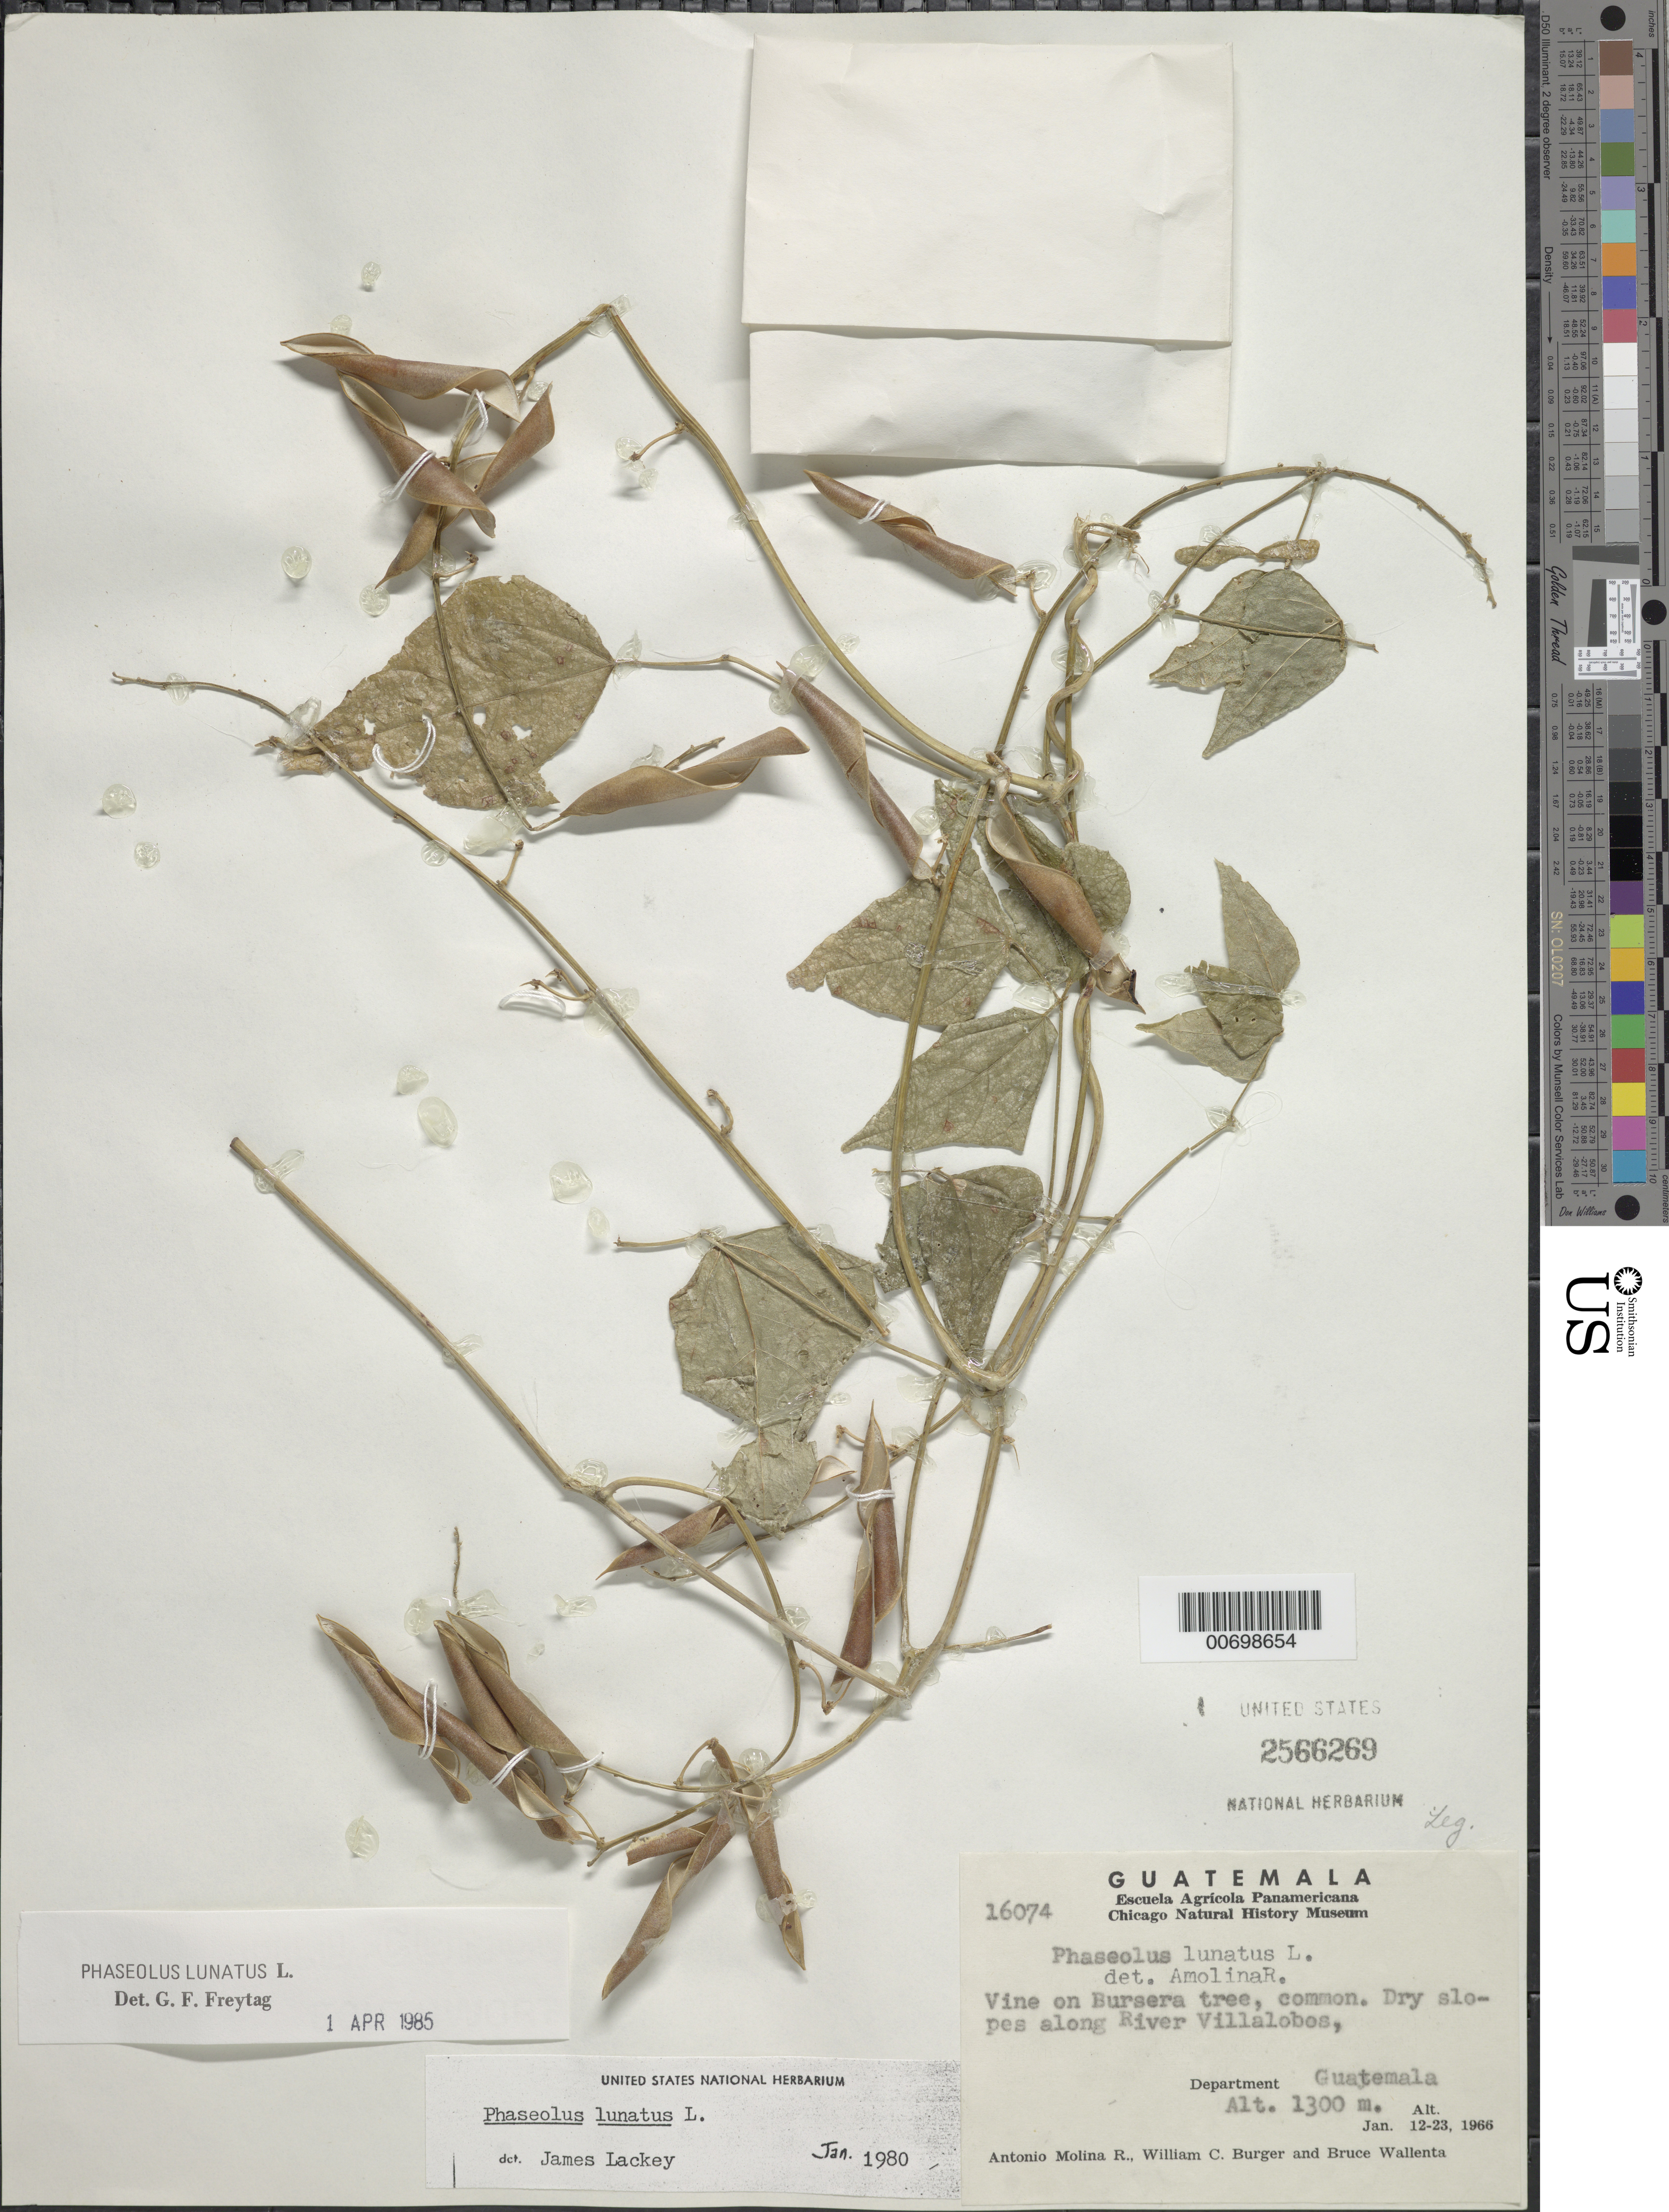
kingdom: Plantae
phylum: Tracheophyta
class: Magnoliopsida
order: Fabales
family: Fabaceae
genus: Phaseolus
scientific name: Phaseolus lunatus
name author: L.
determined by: Freytag, G. F.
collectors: A. Molina R., W. Burger & B. Wallenta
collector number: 16074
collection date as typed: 12 Jan 1966 or 01 Dec 1966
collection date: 1966-01-12 or 1966-12-01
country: Guatemala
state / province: Guatemala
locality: along river Villalobos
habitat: In dry slopes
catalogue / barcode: US 2566269